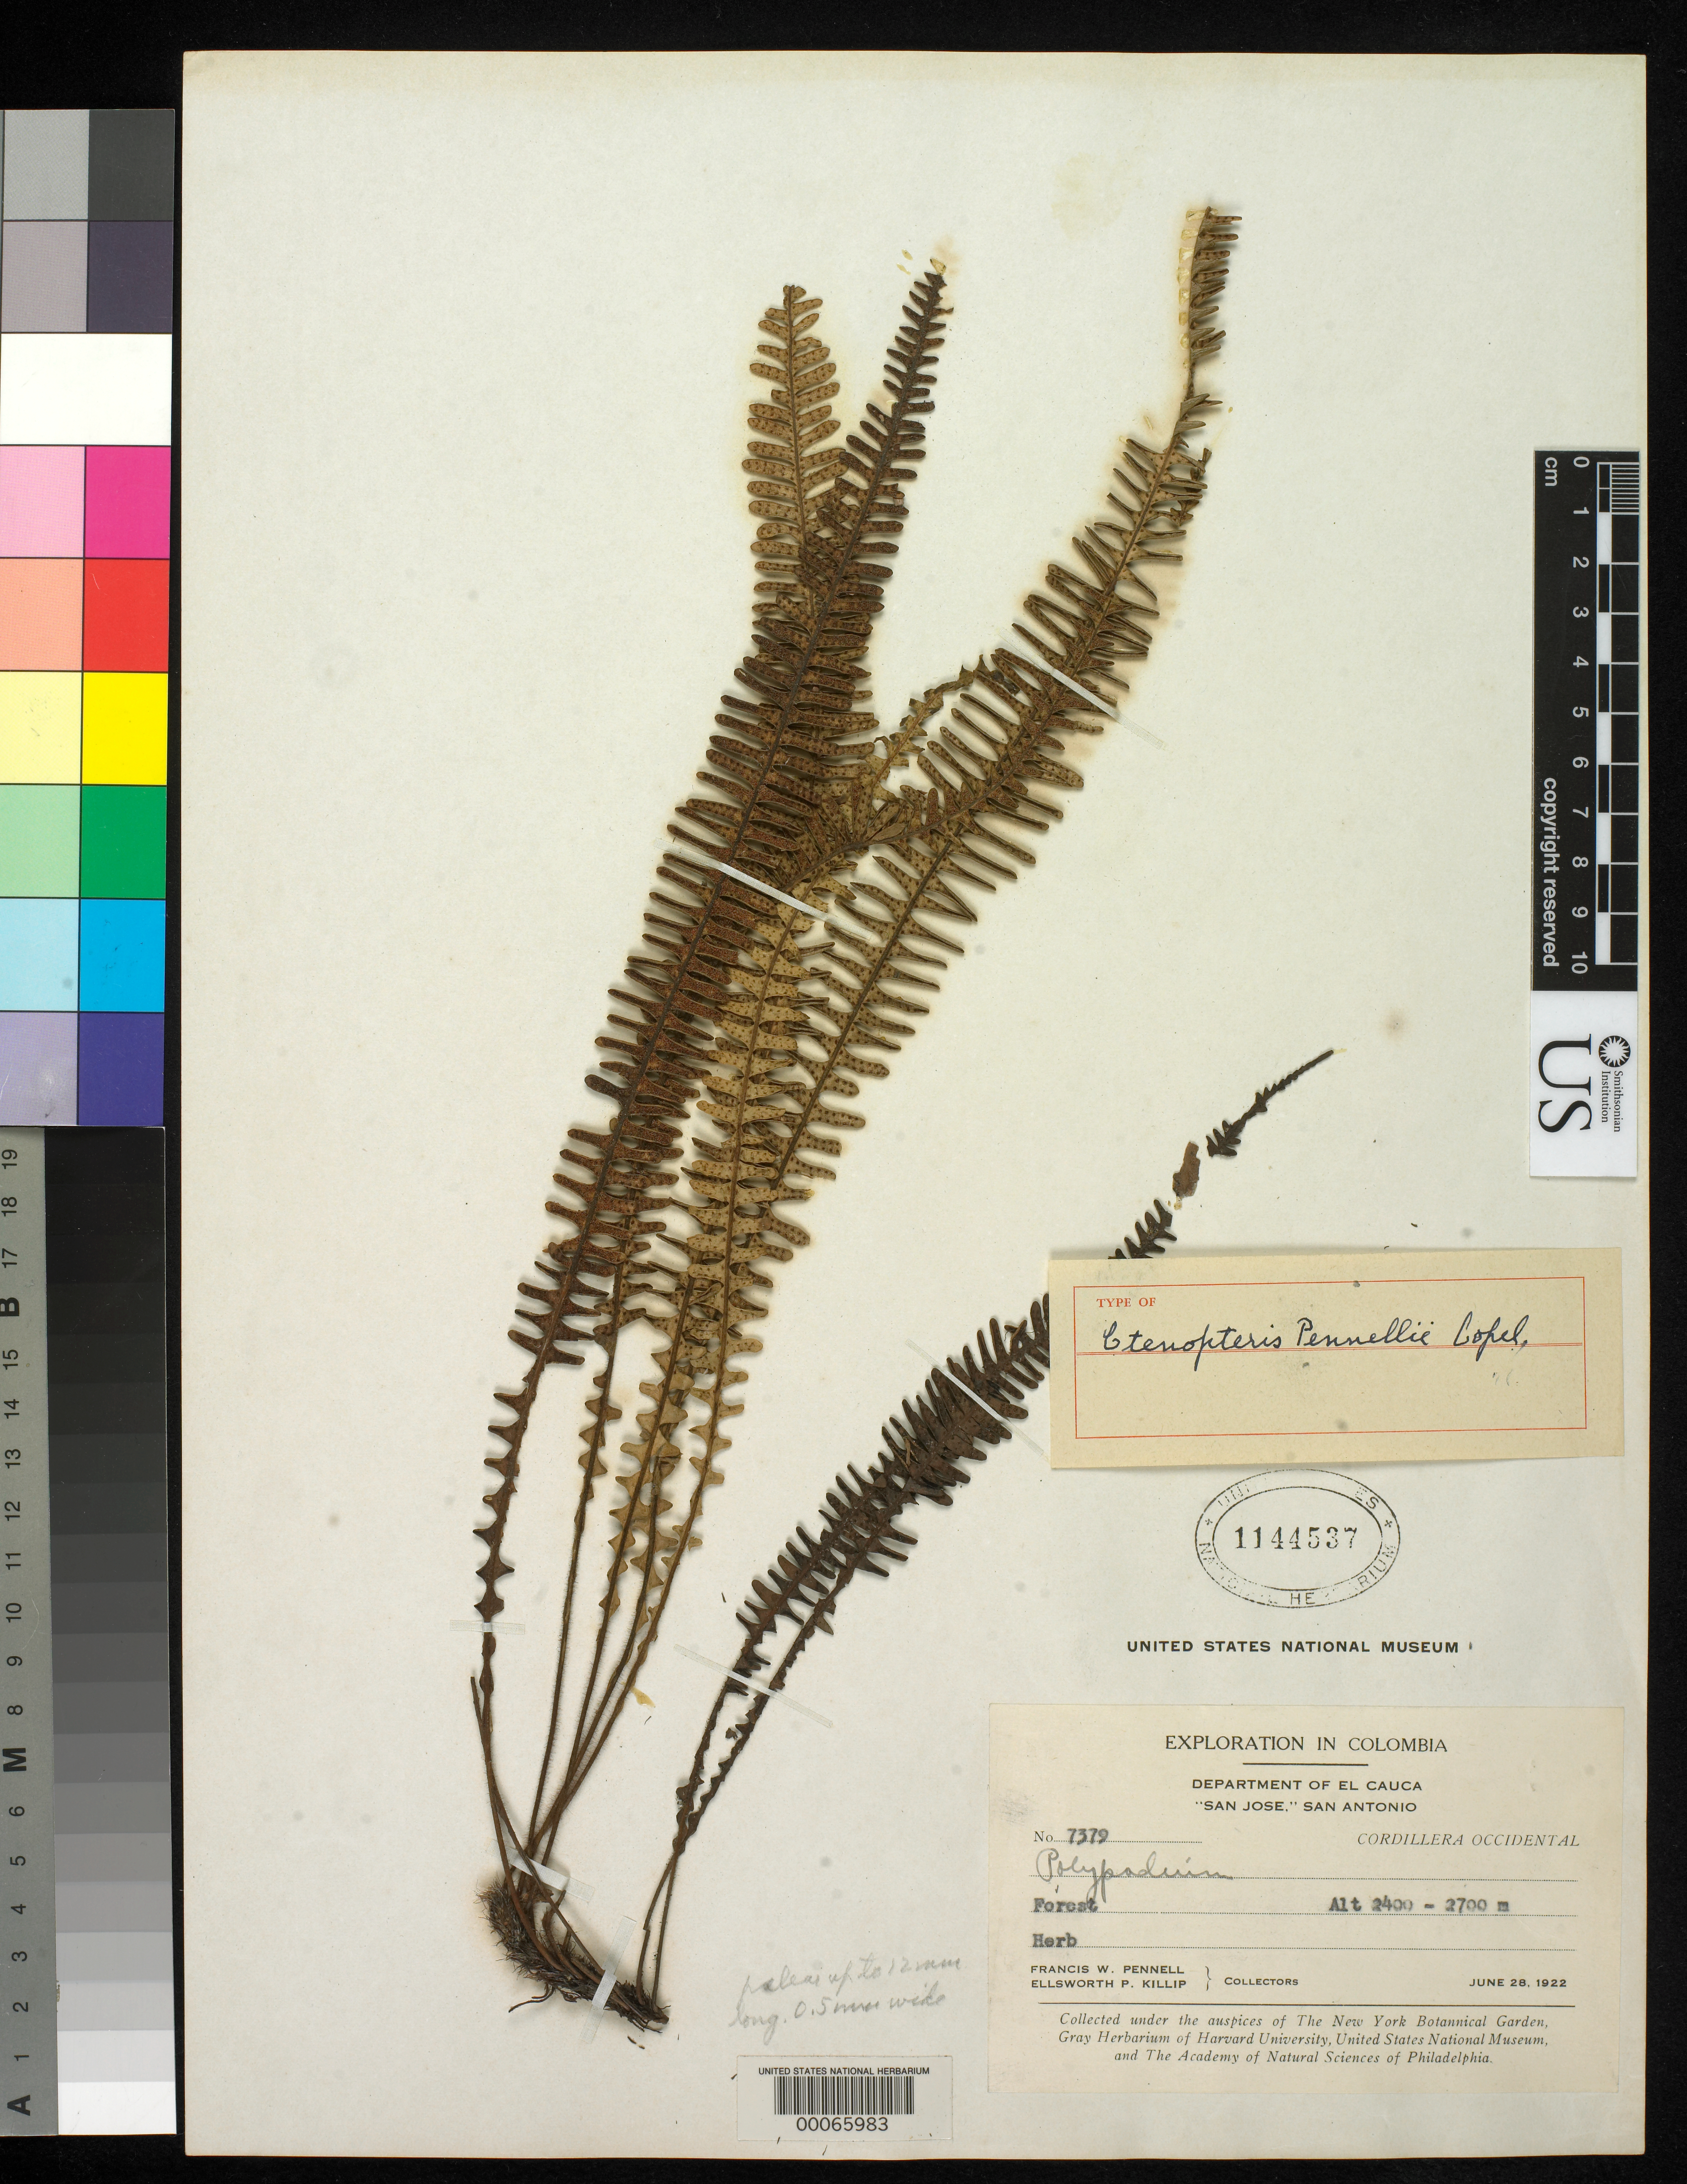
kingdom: Plantae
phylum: Tracheophyta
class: Polypodiopsida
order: Polypodiales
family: Polypodiaceae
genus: Ctenopteris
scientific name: Ctenopteris pennellii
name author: Copel.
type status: Holotype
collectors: F. W. Pennell & E. P. Killip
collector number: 7379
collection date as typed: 25 Jun 1922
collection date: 1922-06-25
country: Colombia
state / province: Cauca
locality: San Jose, San Antonia, Cordillera Occidental.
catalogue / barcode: US 1144537